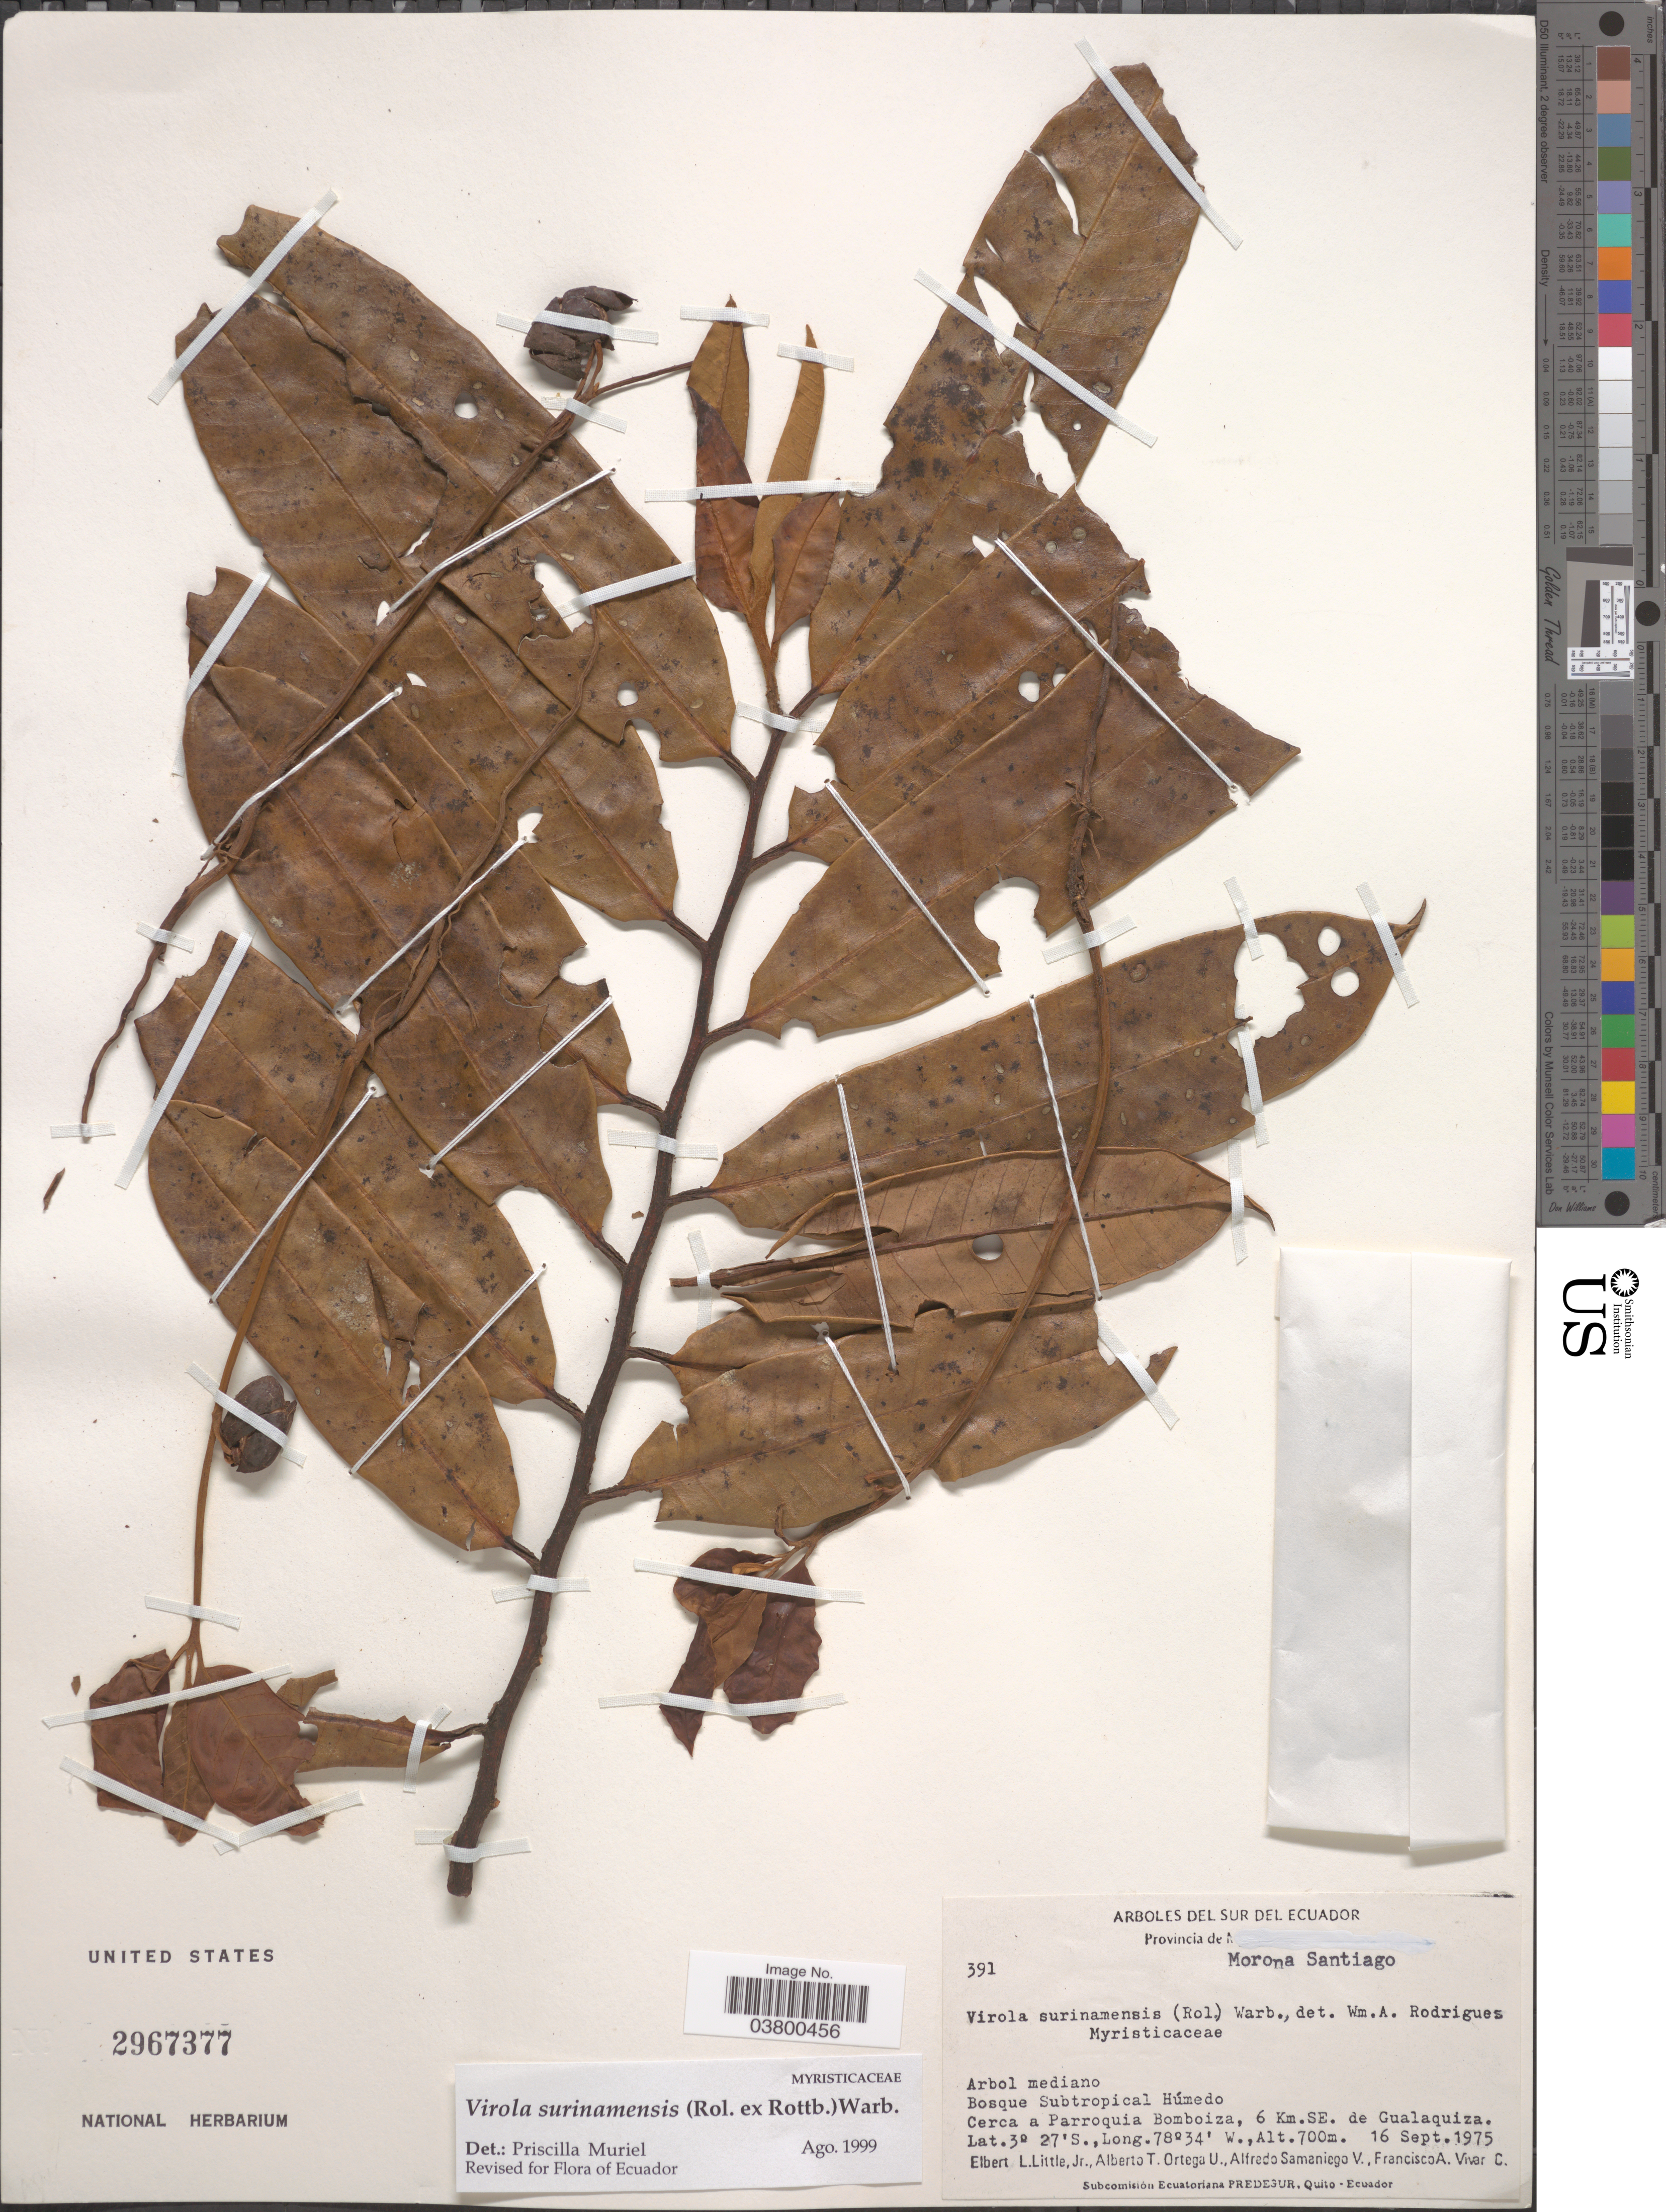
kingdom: Plantae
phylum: Tracheophyta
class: Magnoliopsida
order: Magnoliales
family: Myristicaceae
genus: Virola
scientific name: Virola surinamensis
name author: (Rol.) Warb.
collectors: E. L. Little, A. T. Ortega U., A. V. Samaniego & F. A. Vivar C.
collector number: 391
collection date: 1975-09-16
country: Ecuador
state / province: Morona-Santiago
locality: Bosque Subtropical Húmedo. Cerca a Parroquia Bomboiza, 6 Km. SE. de Gualaquiza.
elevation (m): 700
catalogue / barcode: US 2967377